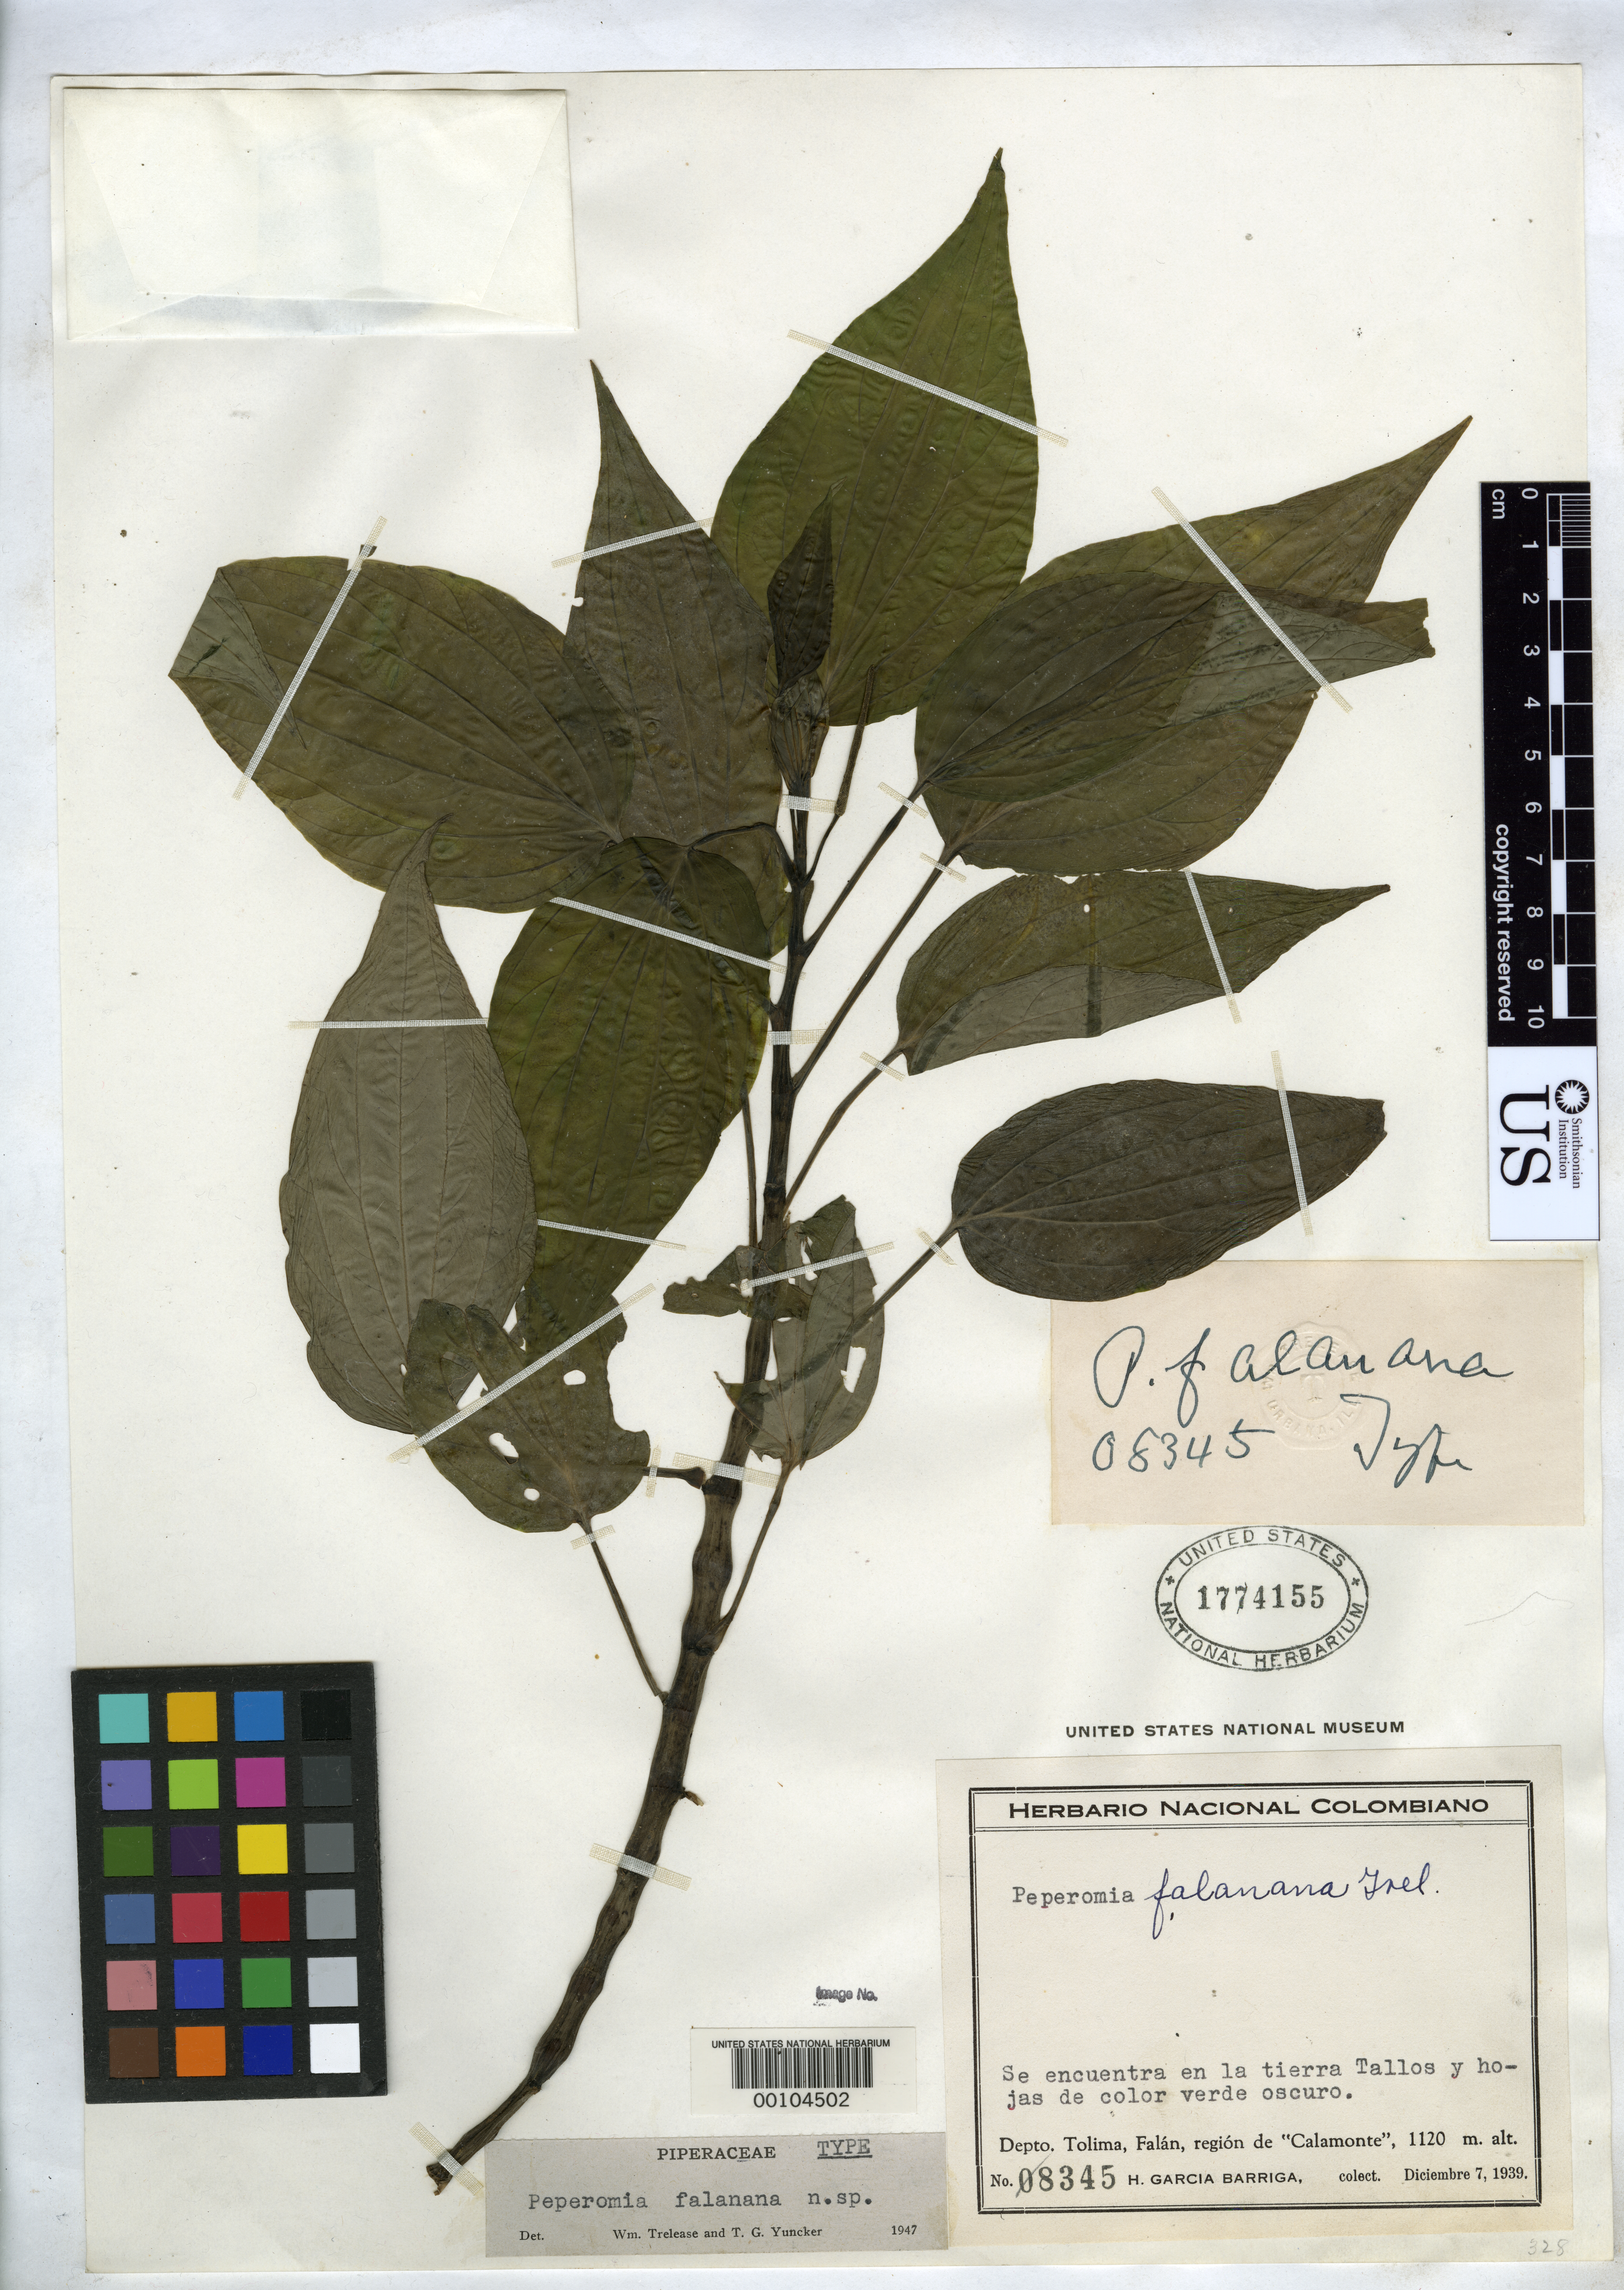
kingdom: Plantae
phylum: Tracheophyta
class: Magnoliopsida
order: Piperales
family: Piperaceae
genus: Peperomia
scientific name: Peperomia falanana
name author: Trel. & Yunck.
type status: Holotype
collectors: H. García Barriga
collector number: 8345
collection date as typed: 07 Dec 1939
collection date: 1939-12-07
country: Colombia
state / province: Tolima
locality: Fallan.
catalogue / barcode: US 1774155